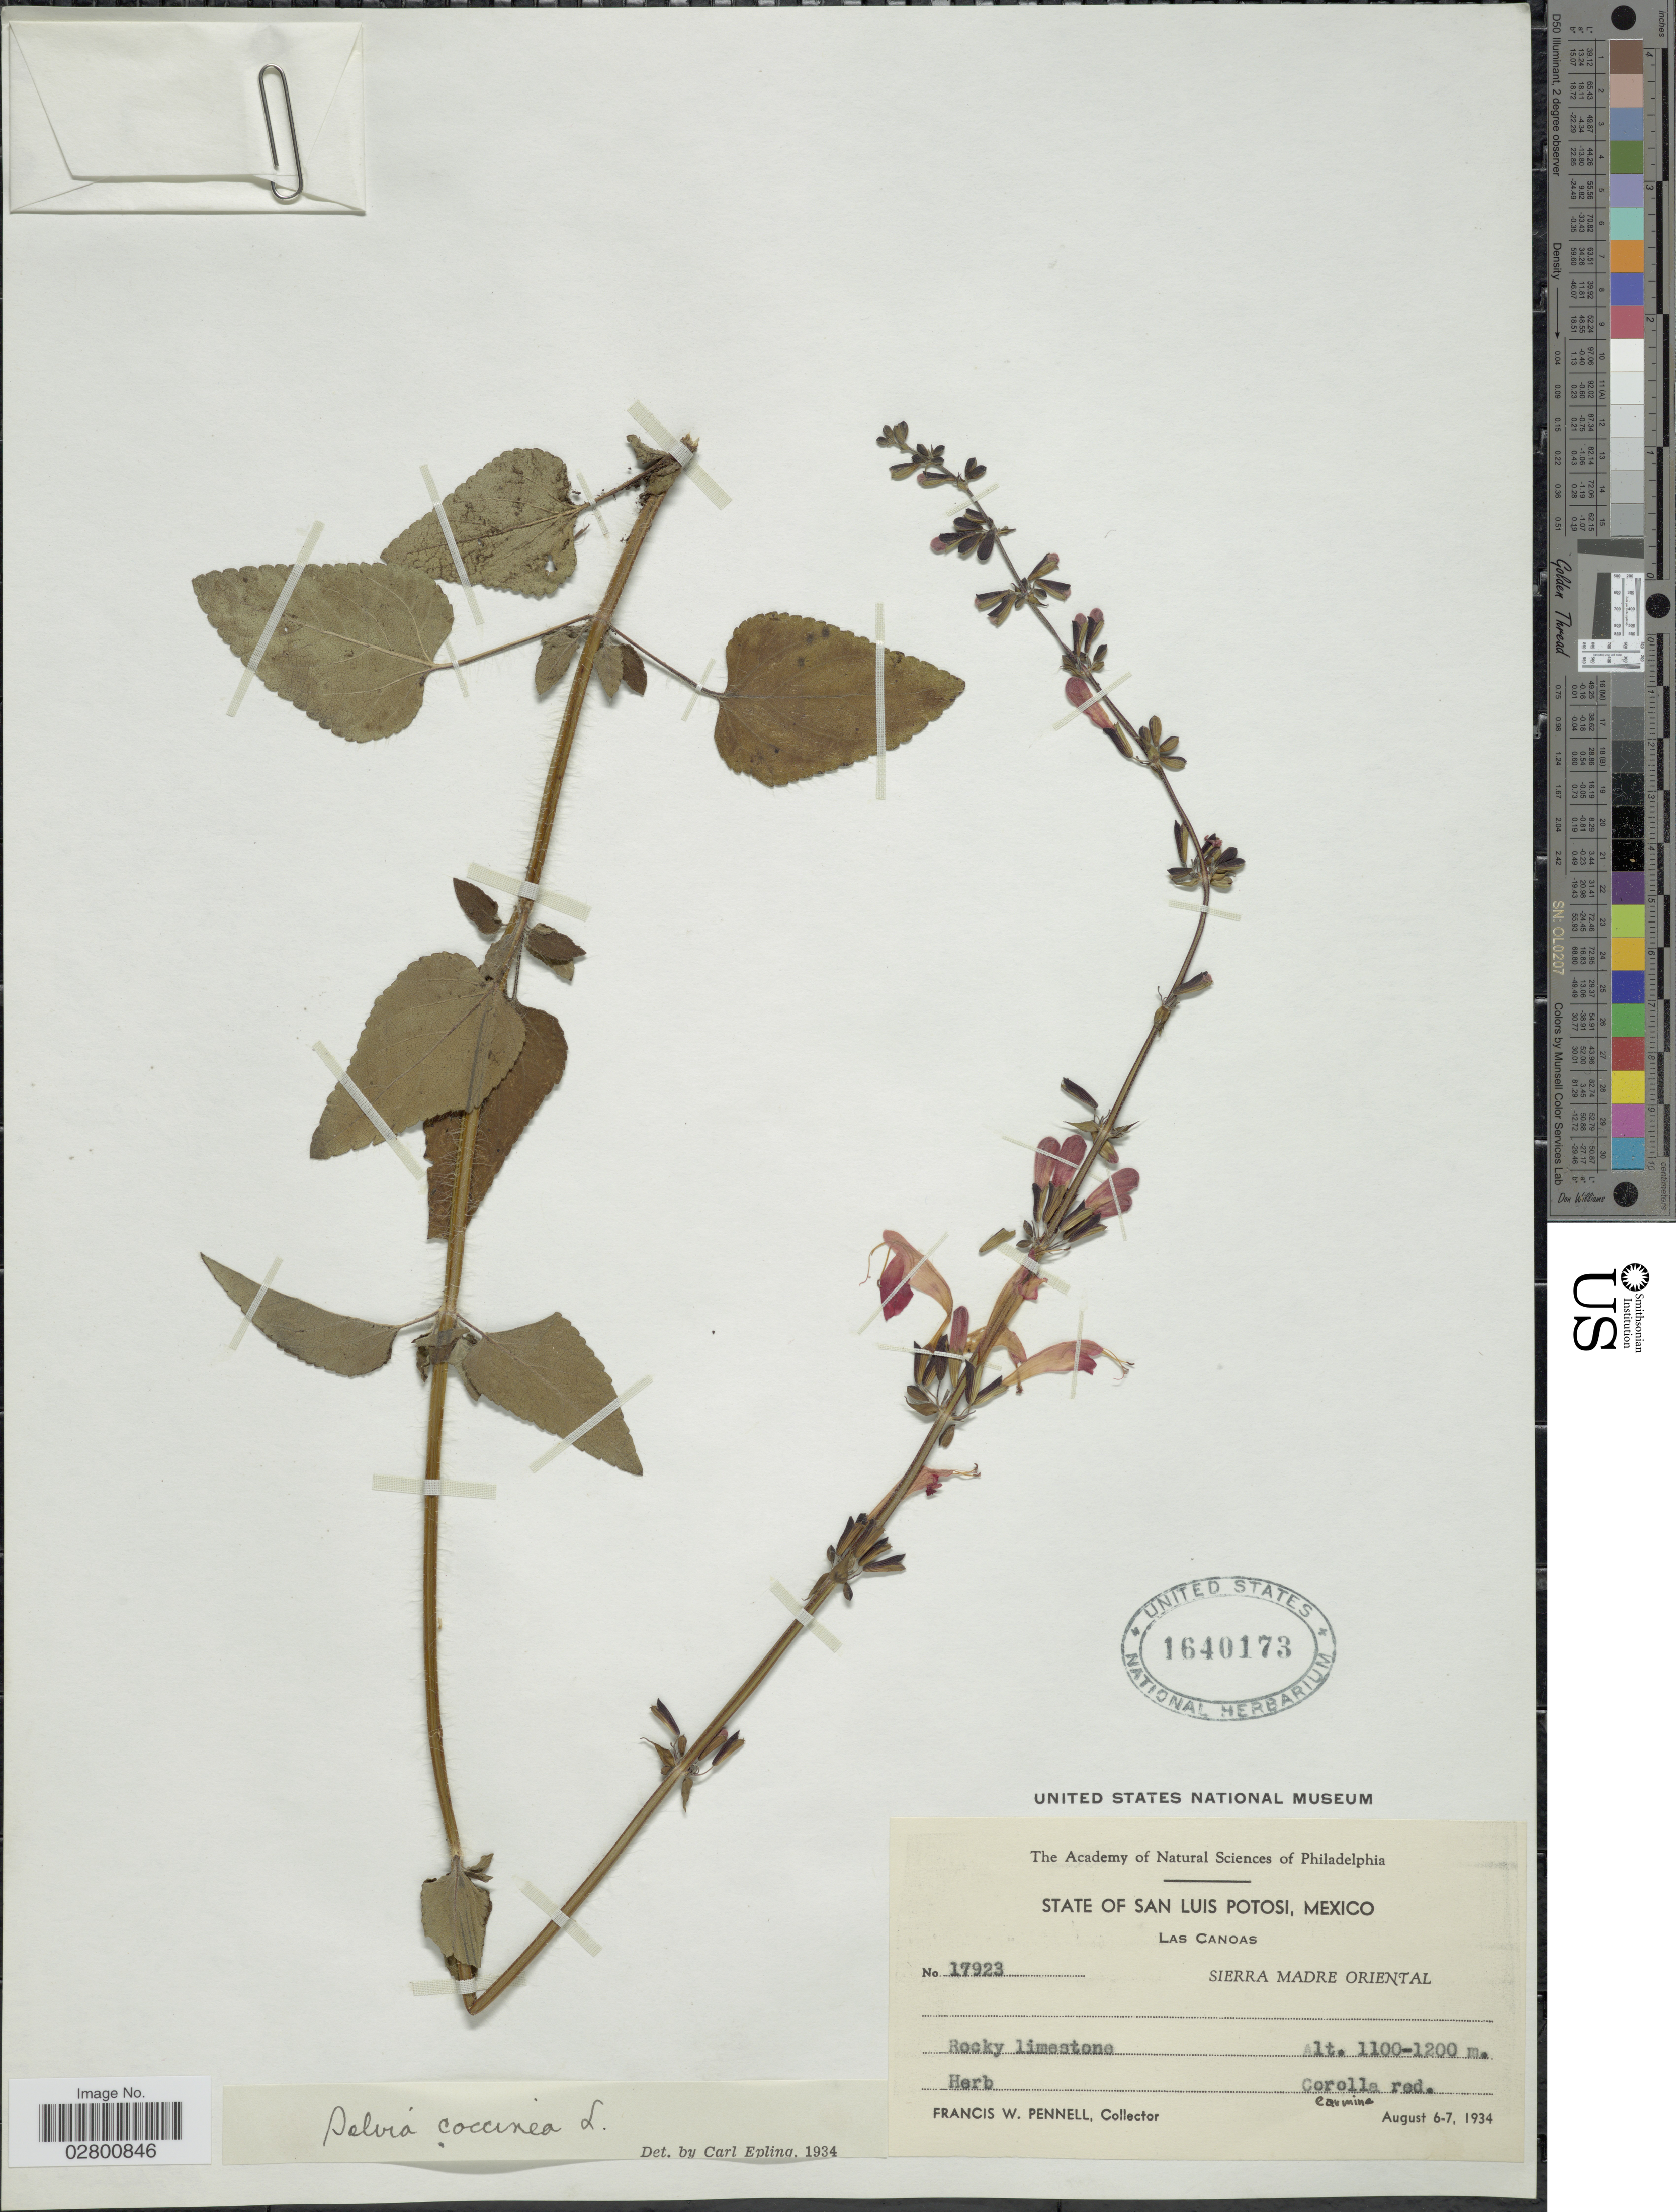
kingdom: Plantae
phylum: Tracheophyta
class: Magnoliopsida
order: Lamiales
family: Lamiaceae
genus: Salvia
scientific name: Salvia coccinea 'Naples Lavender'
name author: L. f. ex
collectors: F. W. Pennell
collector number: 17923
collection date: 1934-08-06/1934-08-07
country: Mexico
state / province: San Luis Potosí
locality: Las Canoas. Sierra Madre Oriental. Rocky limestone.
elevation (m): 1100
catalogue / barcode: US 1640173